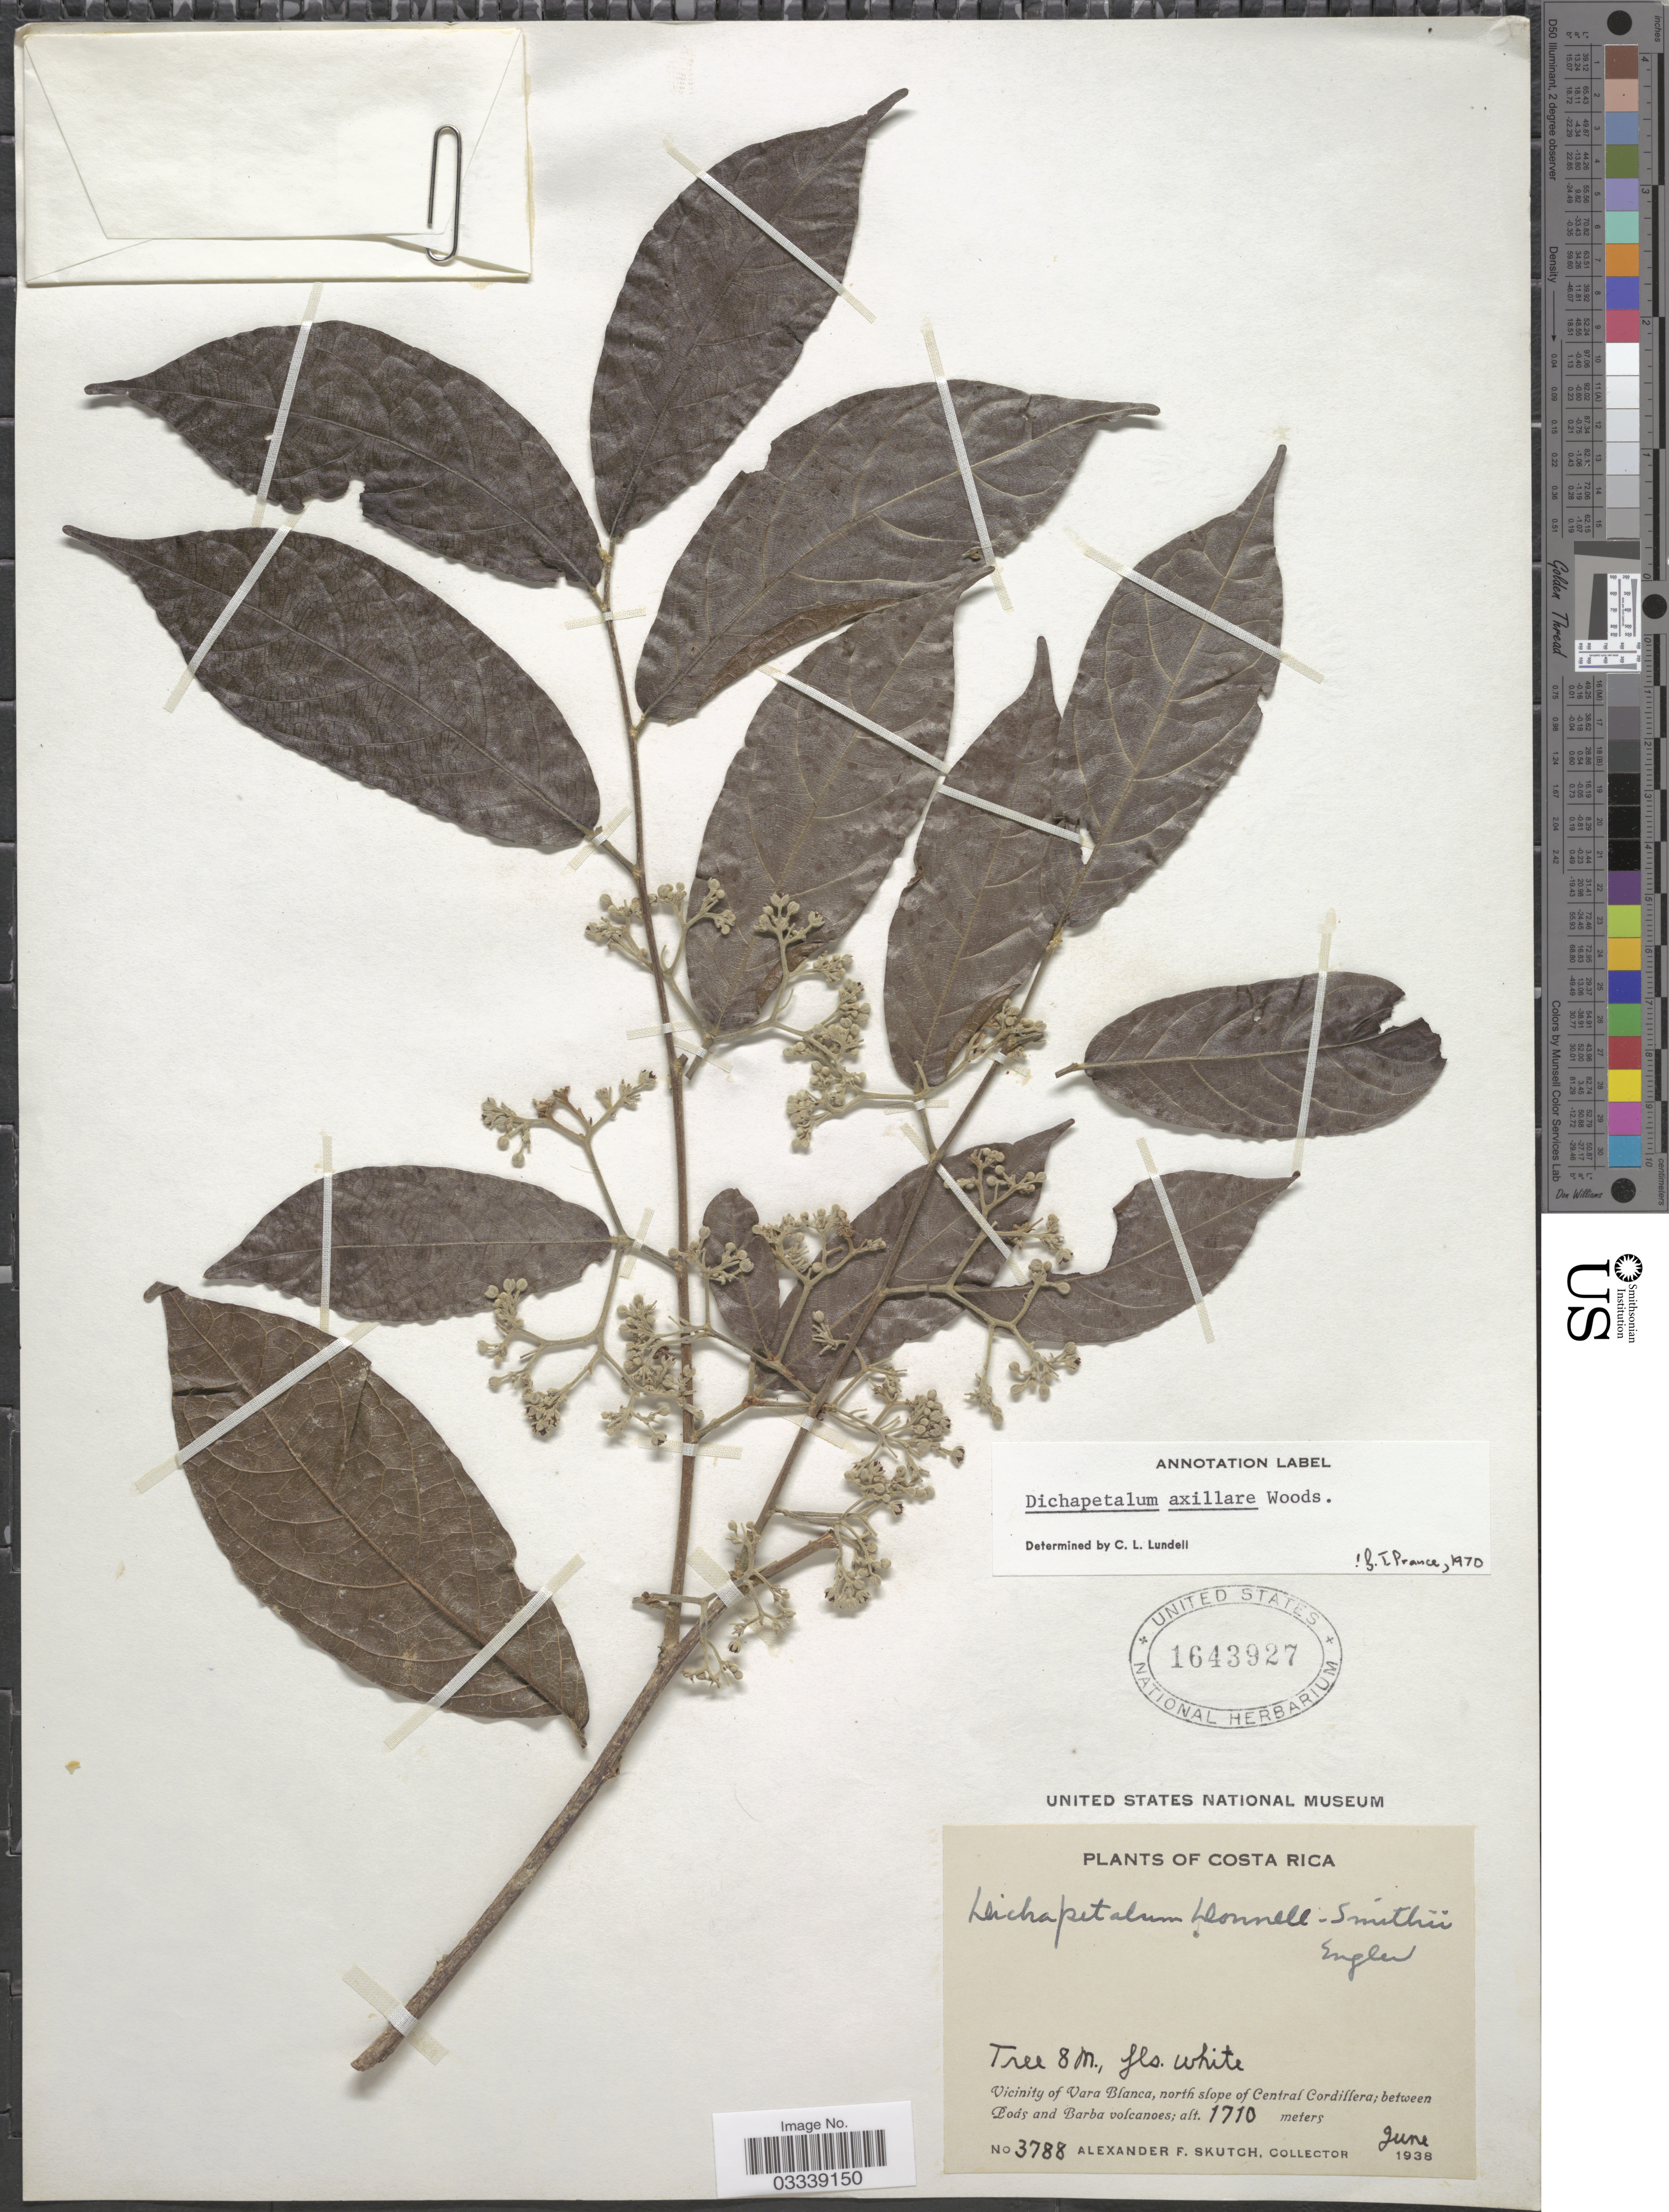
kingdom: Plantae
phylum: Tracheophyta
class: Magnoliopsida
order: Malpighiales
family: Dichapetalaceae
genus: Dichapetalum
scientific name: Dichapetalum axillare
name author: Woodson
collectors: A. F. Skutch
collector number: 3788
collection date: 1938-06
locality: Vicinity of Vara Blanca, north slope of Central Cordillera; between Poás and Barba volcanoes.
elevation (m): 1710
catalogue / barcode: US 1643927